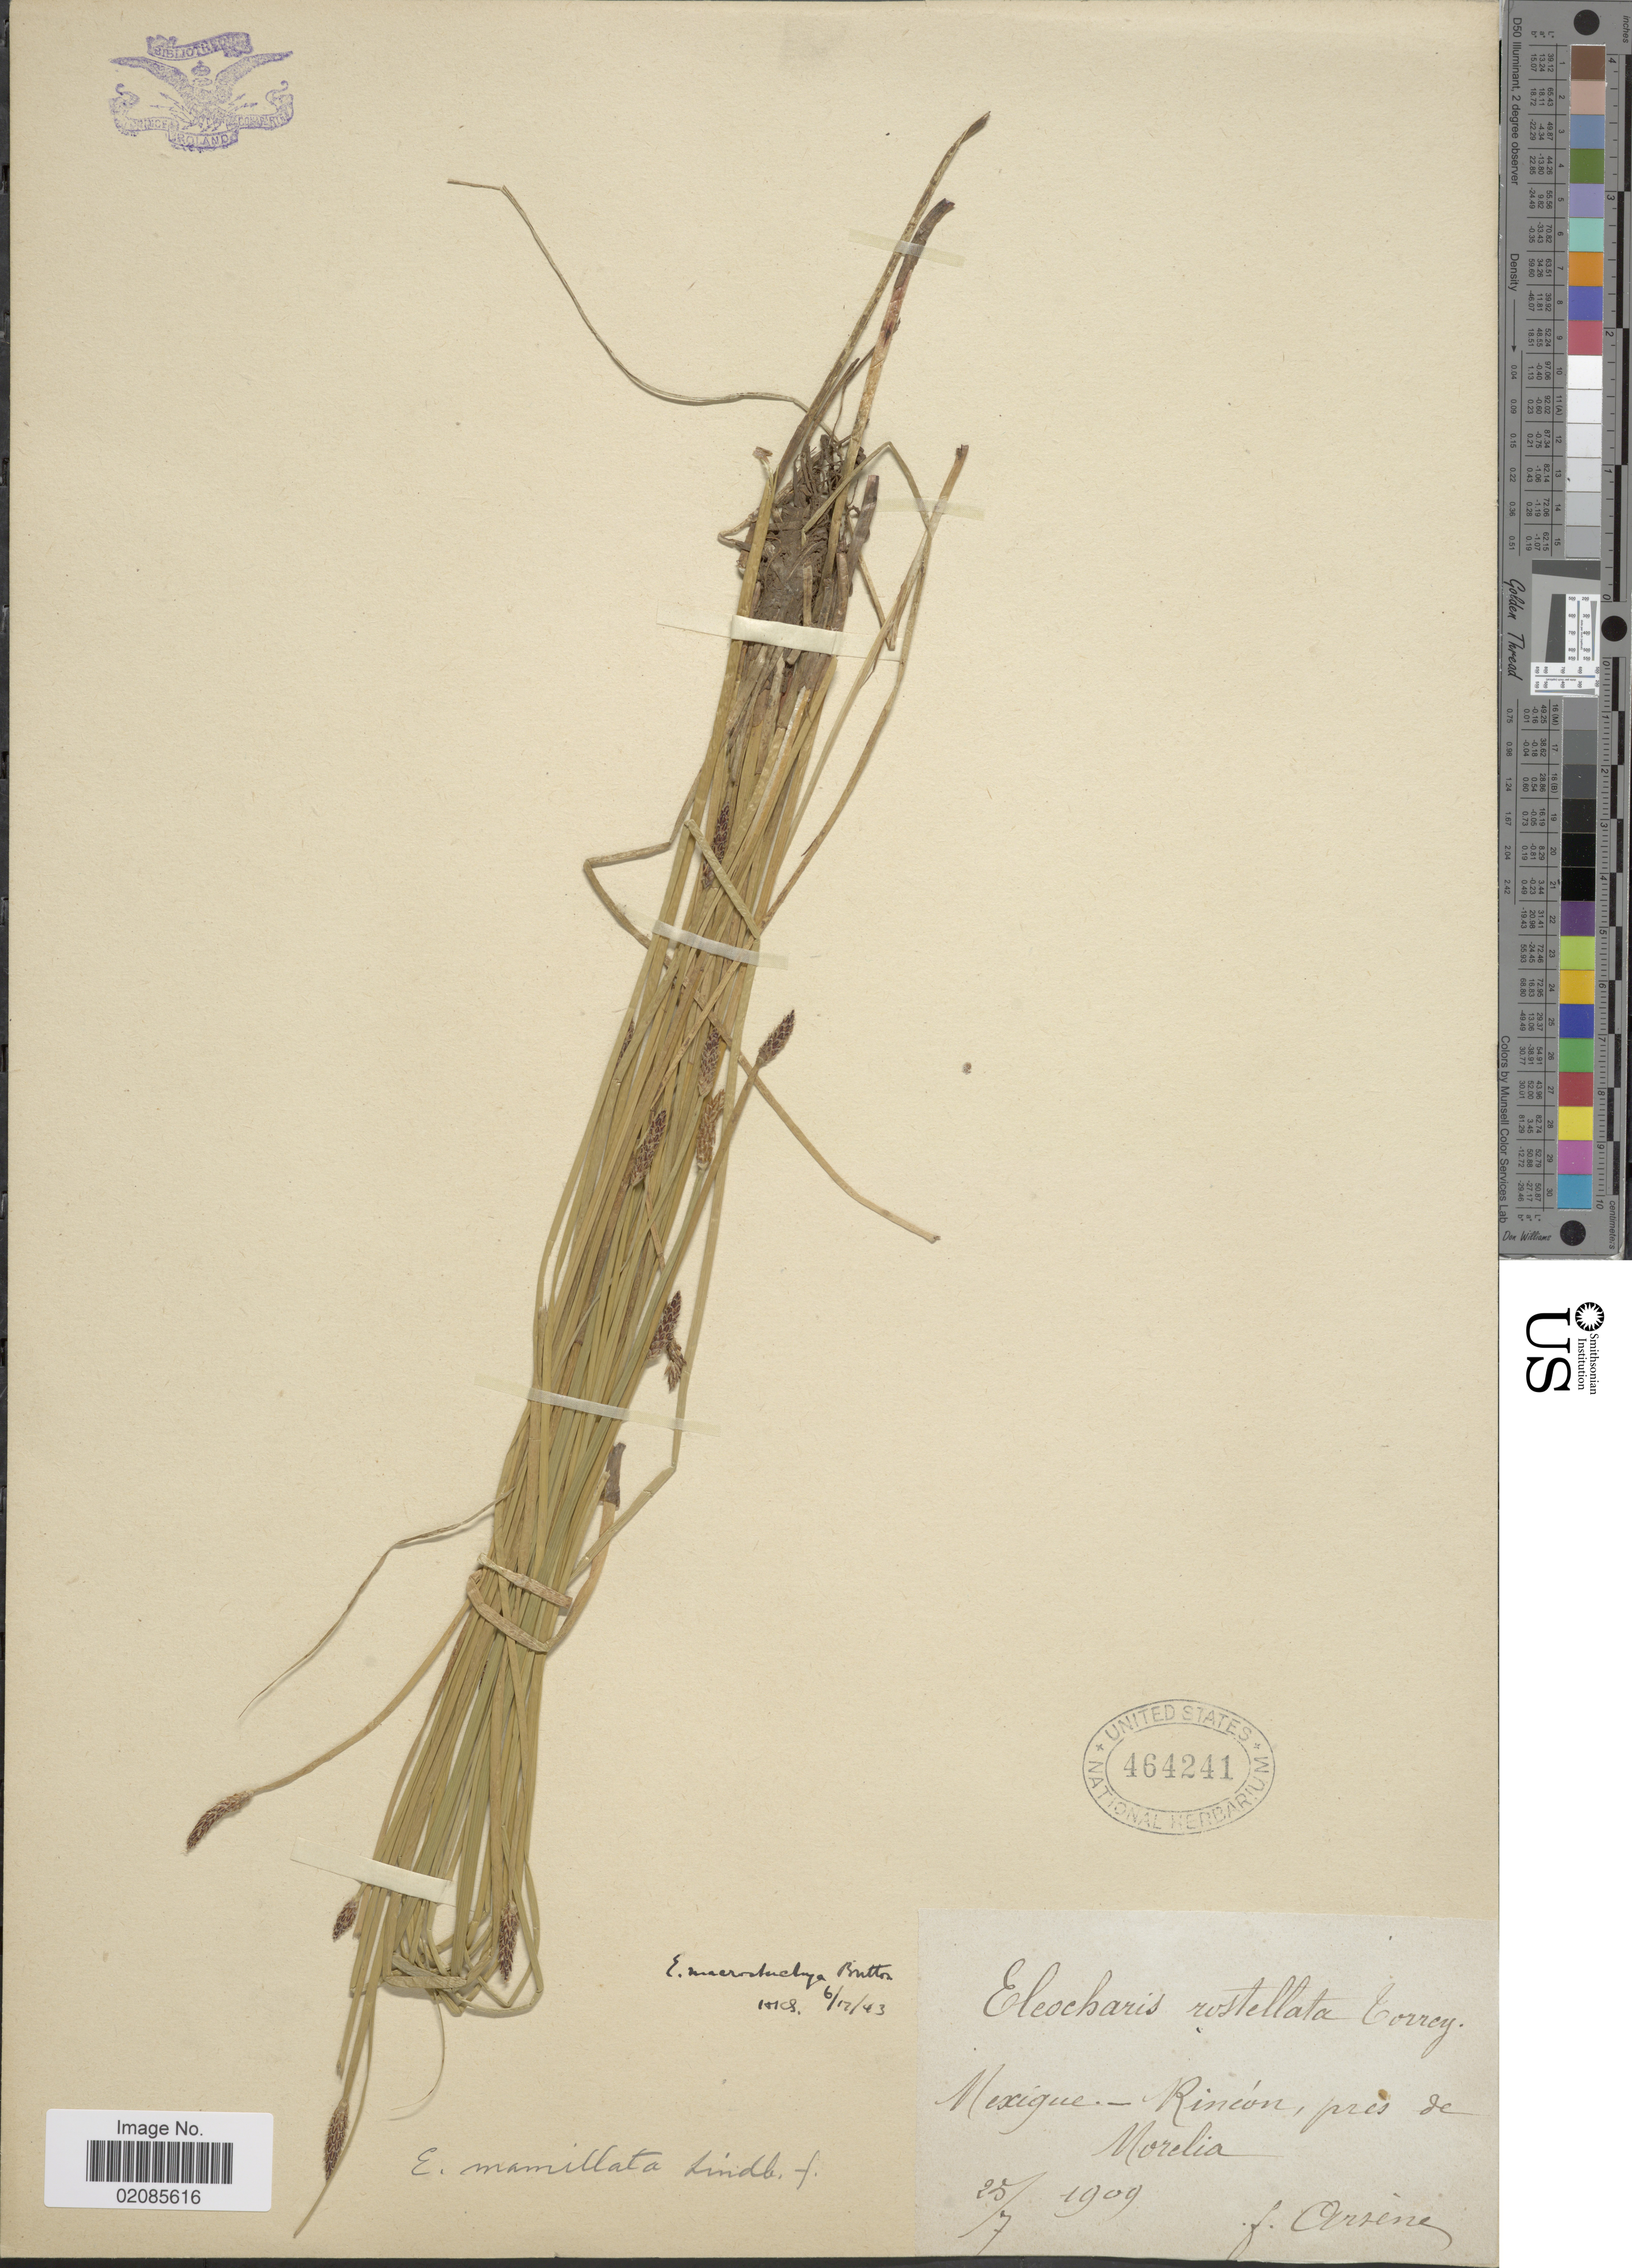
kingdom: Plantae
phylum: Tracheophyta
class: Liliopsida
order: Poales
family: Cyperaceae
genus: Eleocharis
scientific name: Eleocharis macrostachya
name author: Britton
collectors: F. Arsène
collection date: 1909-07-25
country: Puerto Rico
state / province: Rincón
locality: Pres de Morelia.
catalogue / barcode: US 464241